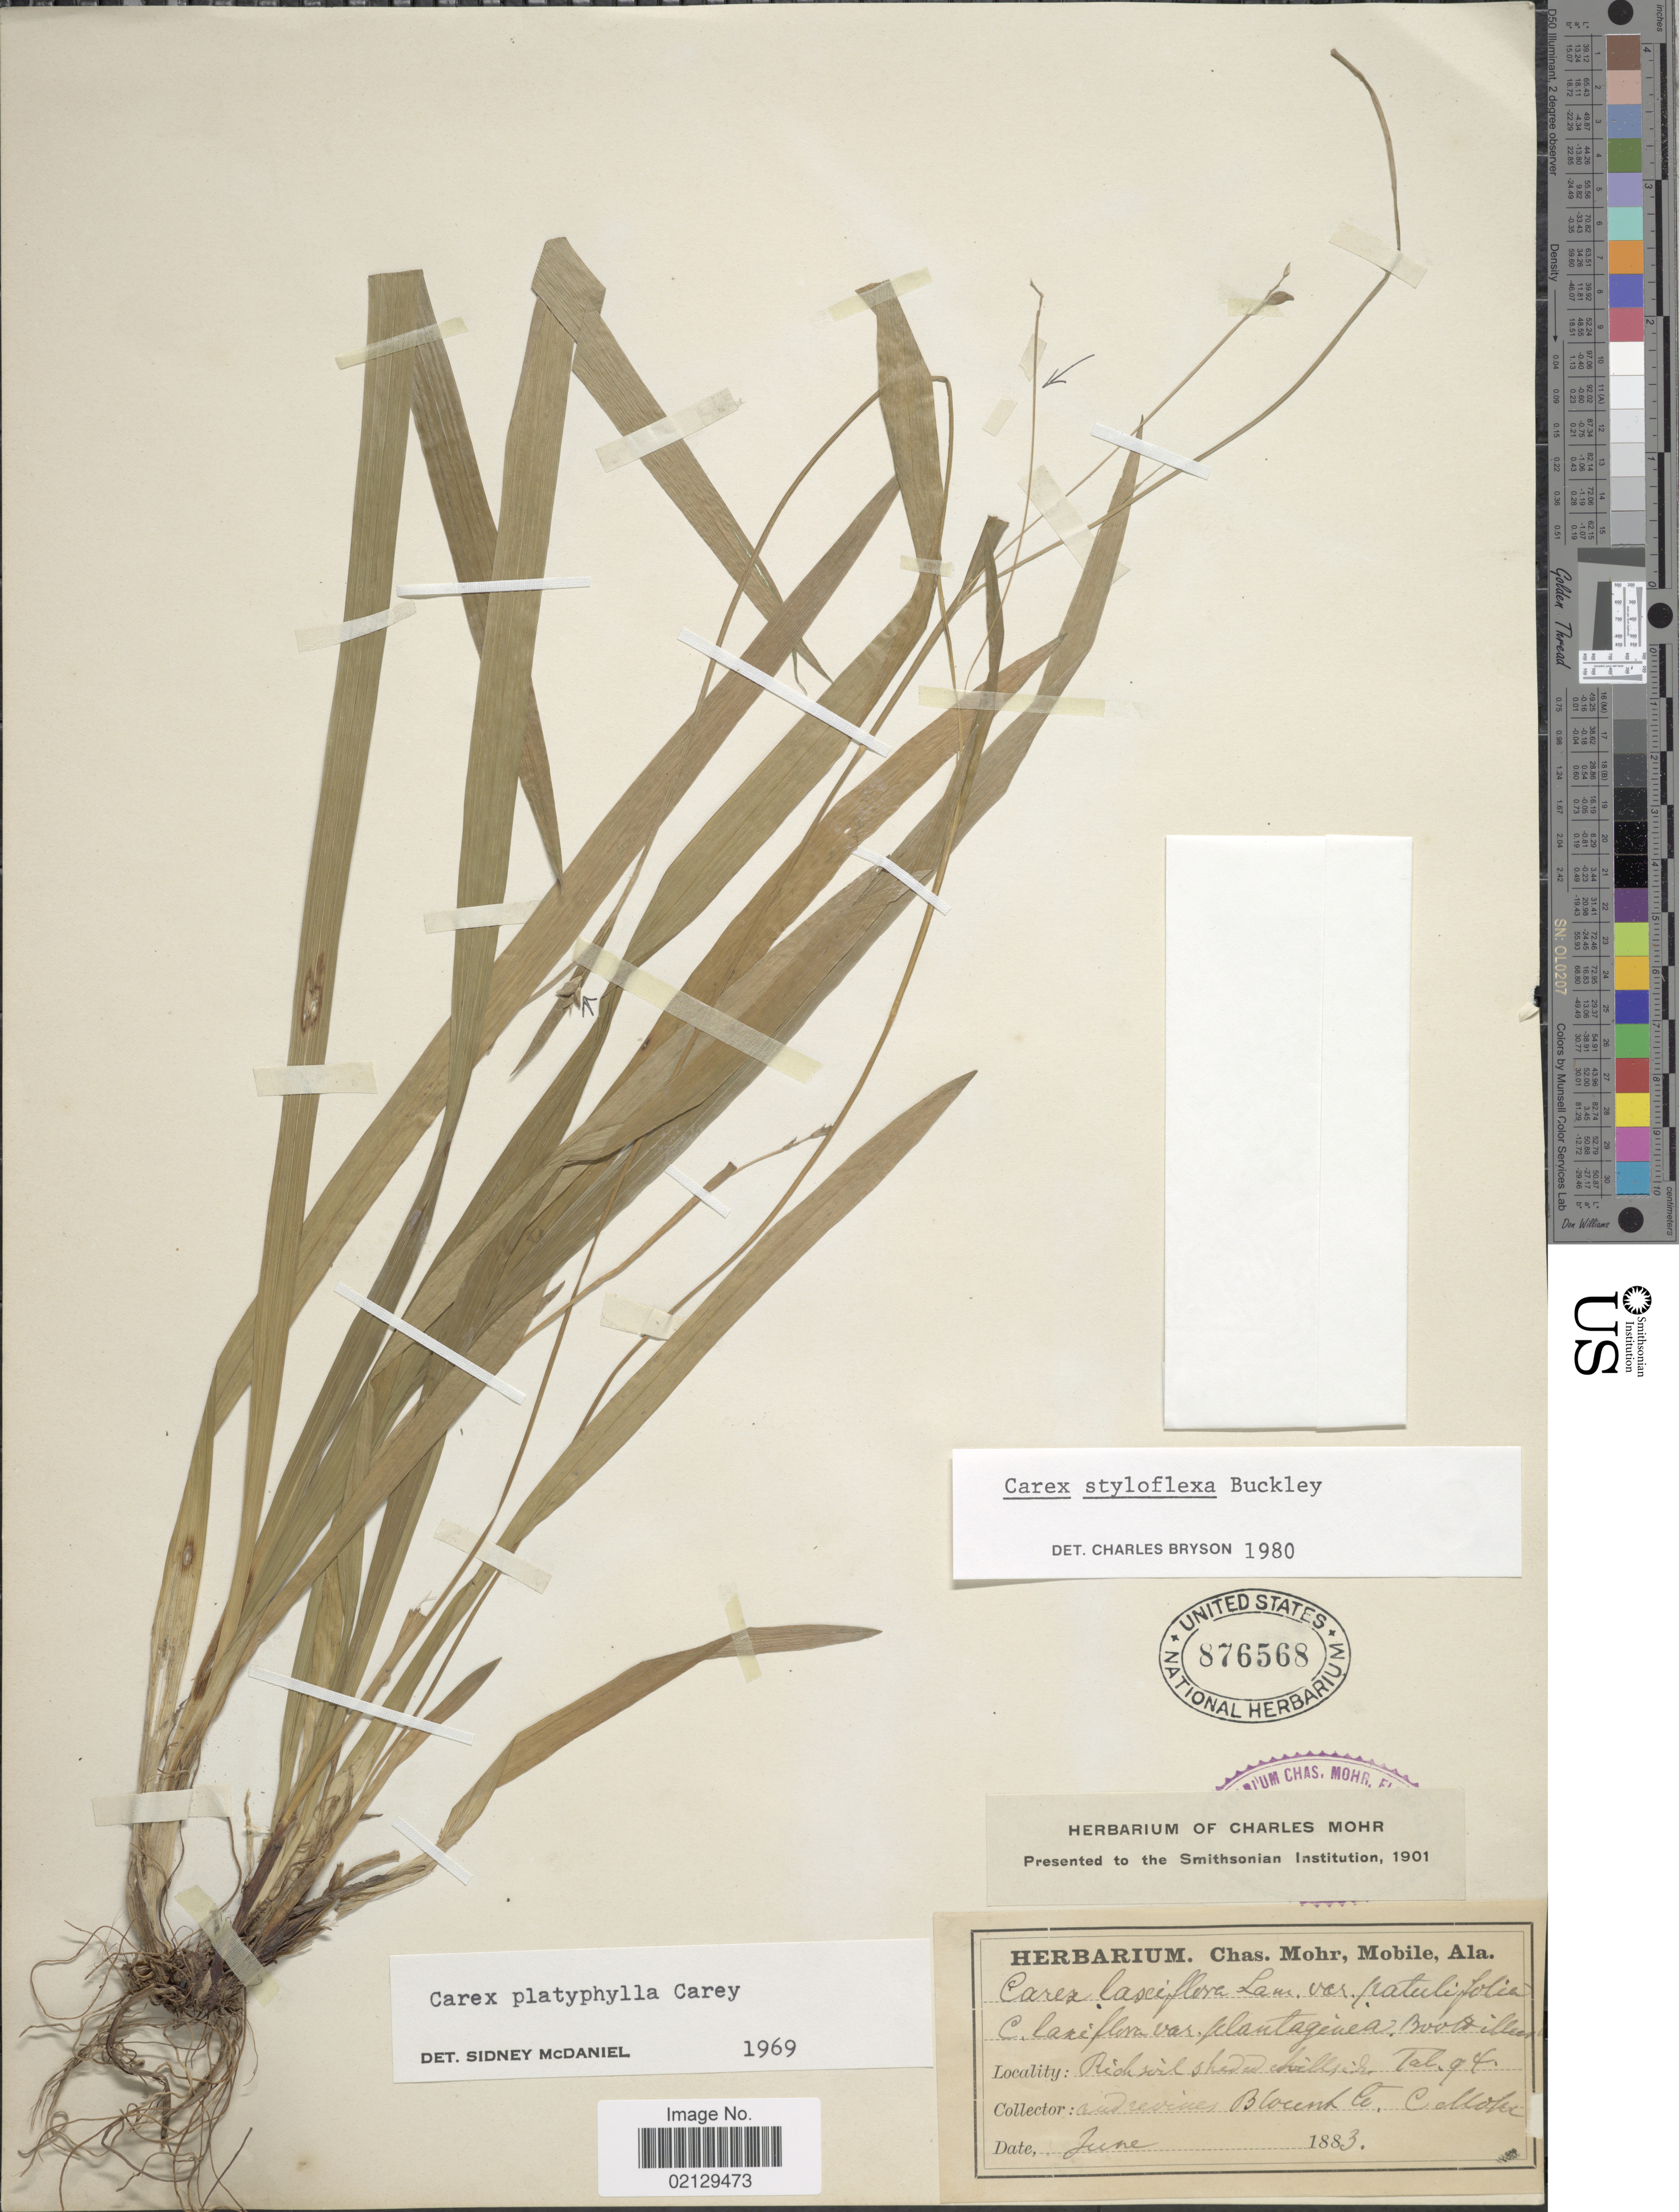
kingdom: Plantae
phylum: Tracheophyta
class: Liliopsida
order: Poales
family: Cyperaceae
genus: Carex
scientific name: Carex platyphylla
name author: J. Carey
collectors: C. T. Mohr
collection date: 1883-06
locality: Blount Co.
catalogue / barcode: US 876568